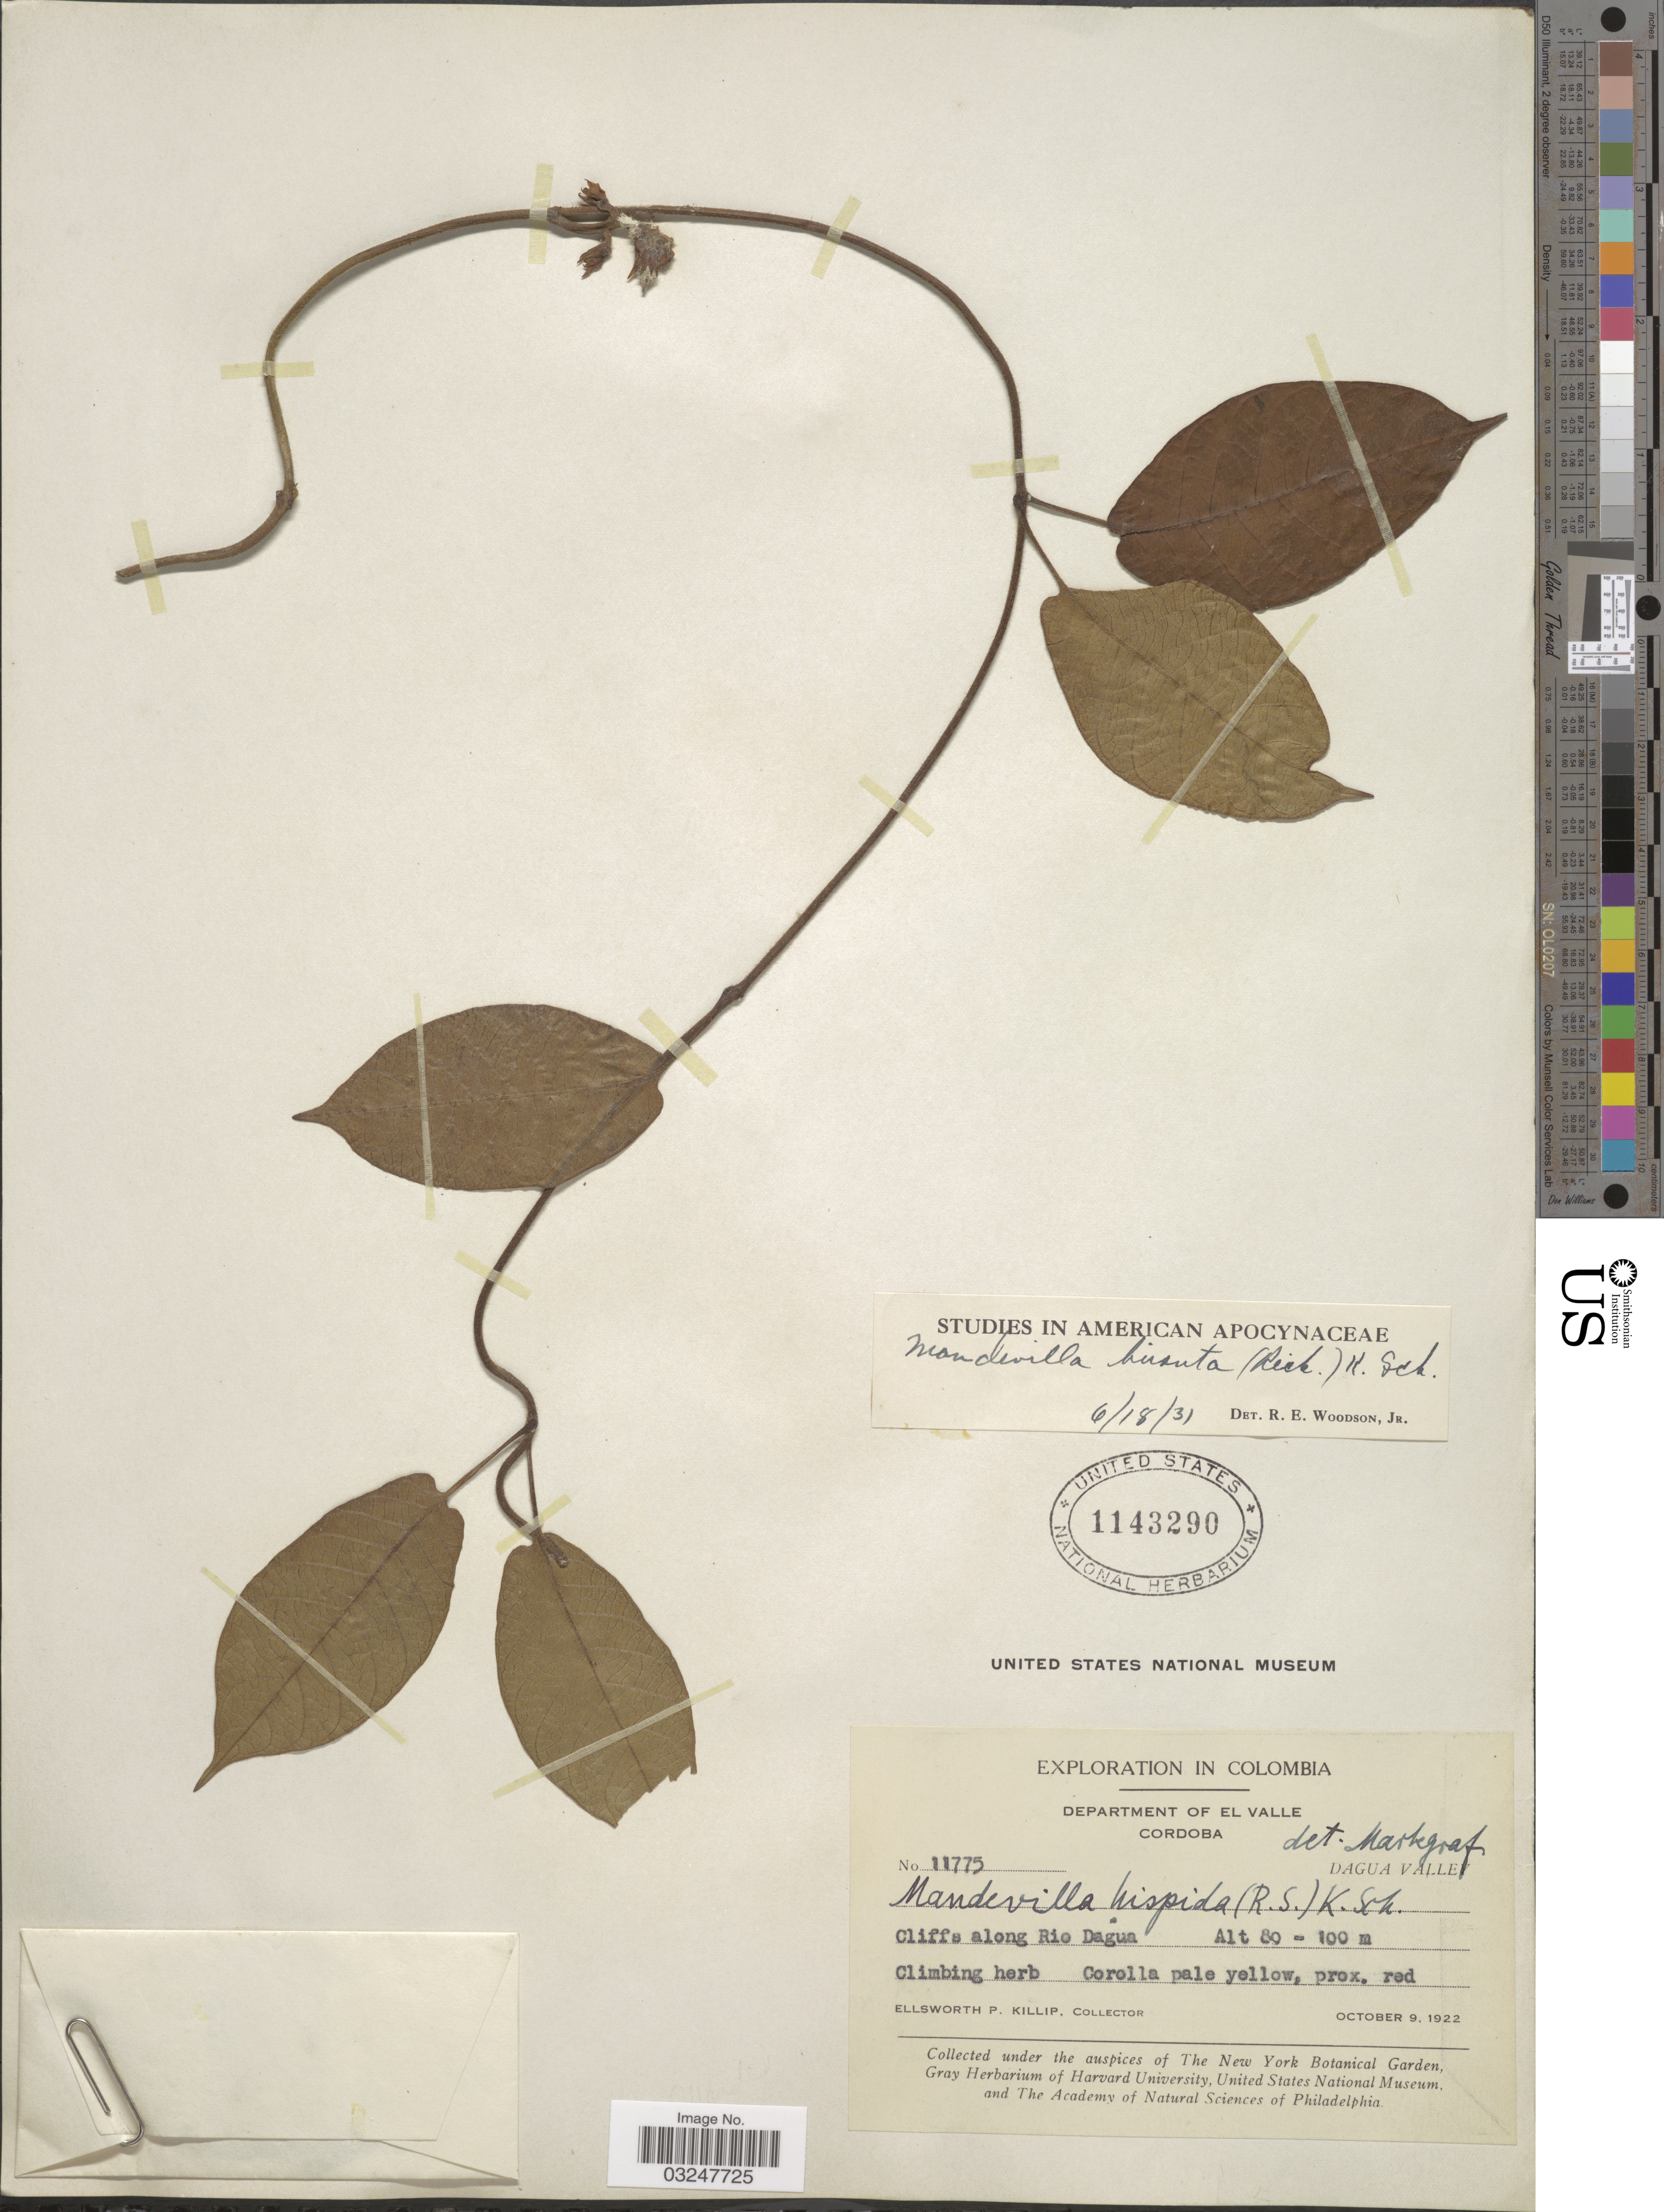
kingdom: Plantae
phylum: Tracheophyta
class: Magnoliopsida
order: Gentianales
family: Apocynaceae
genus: Mandevilla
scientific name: Mandevilla hirsuta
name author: (Rich.) K. Schum.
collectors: E. P. Killip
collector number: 11775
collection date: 1922-10-09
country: Colombia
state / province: Valle del Cauca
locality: Department of El Valle, Cordoba, Dagua Valley, Cliffs along Rio Dagua.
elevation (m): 80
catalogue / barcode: US 1143290